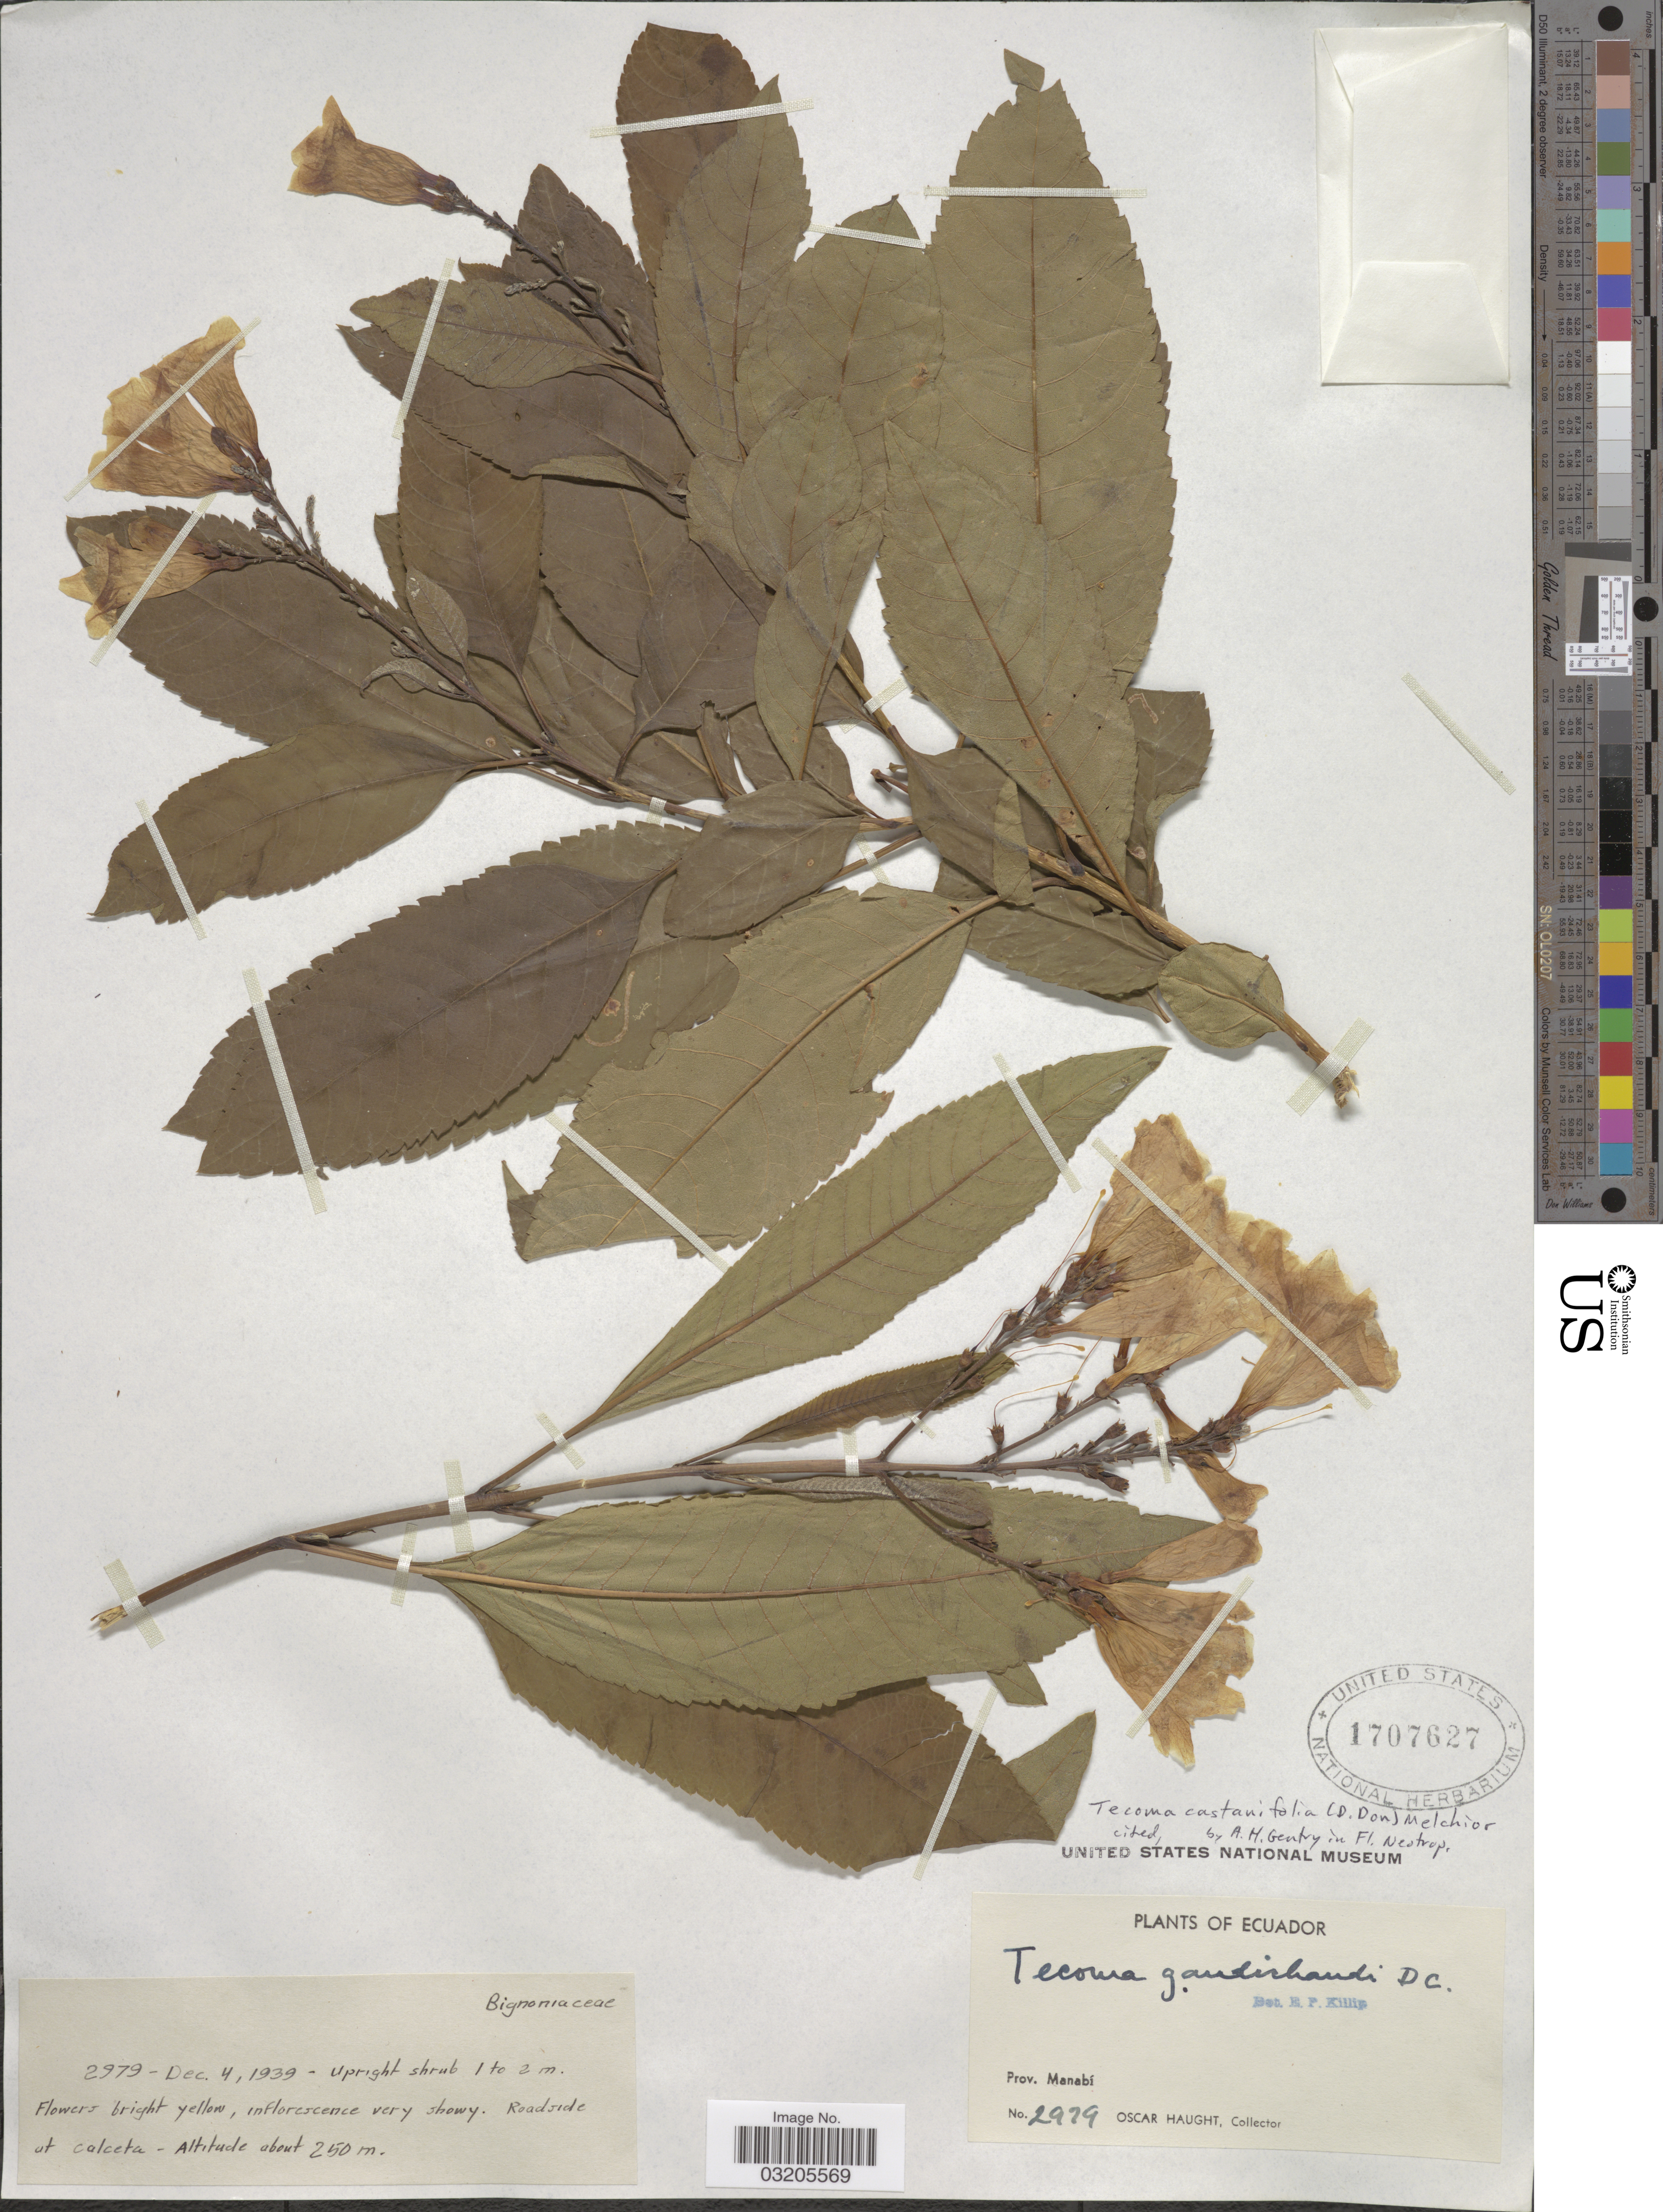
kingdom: Plantae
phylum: Tracheophyta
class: Magnoliopsida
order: Lamiales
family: Bignoniaceae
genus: Tecoma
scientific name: Tecoma castanifolia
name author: (D. Don) Melch.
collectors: O. L. Haught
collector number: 2979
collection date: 1939-12-04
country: Ecuador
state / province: Manabí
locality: Roadside at Calceta.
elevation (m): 250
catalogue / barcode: US 1707627